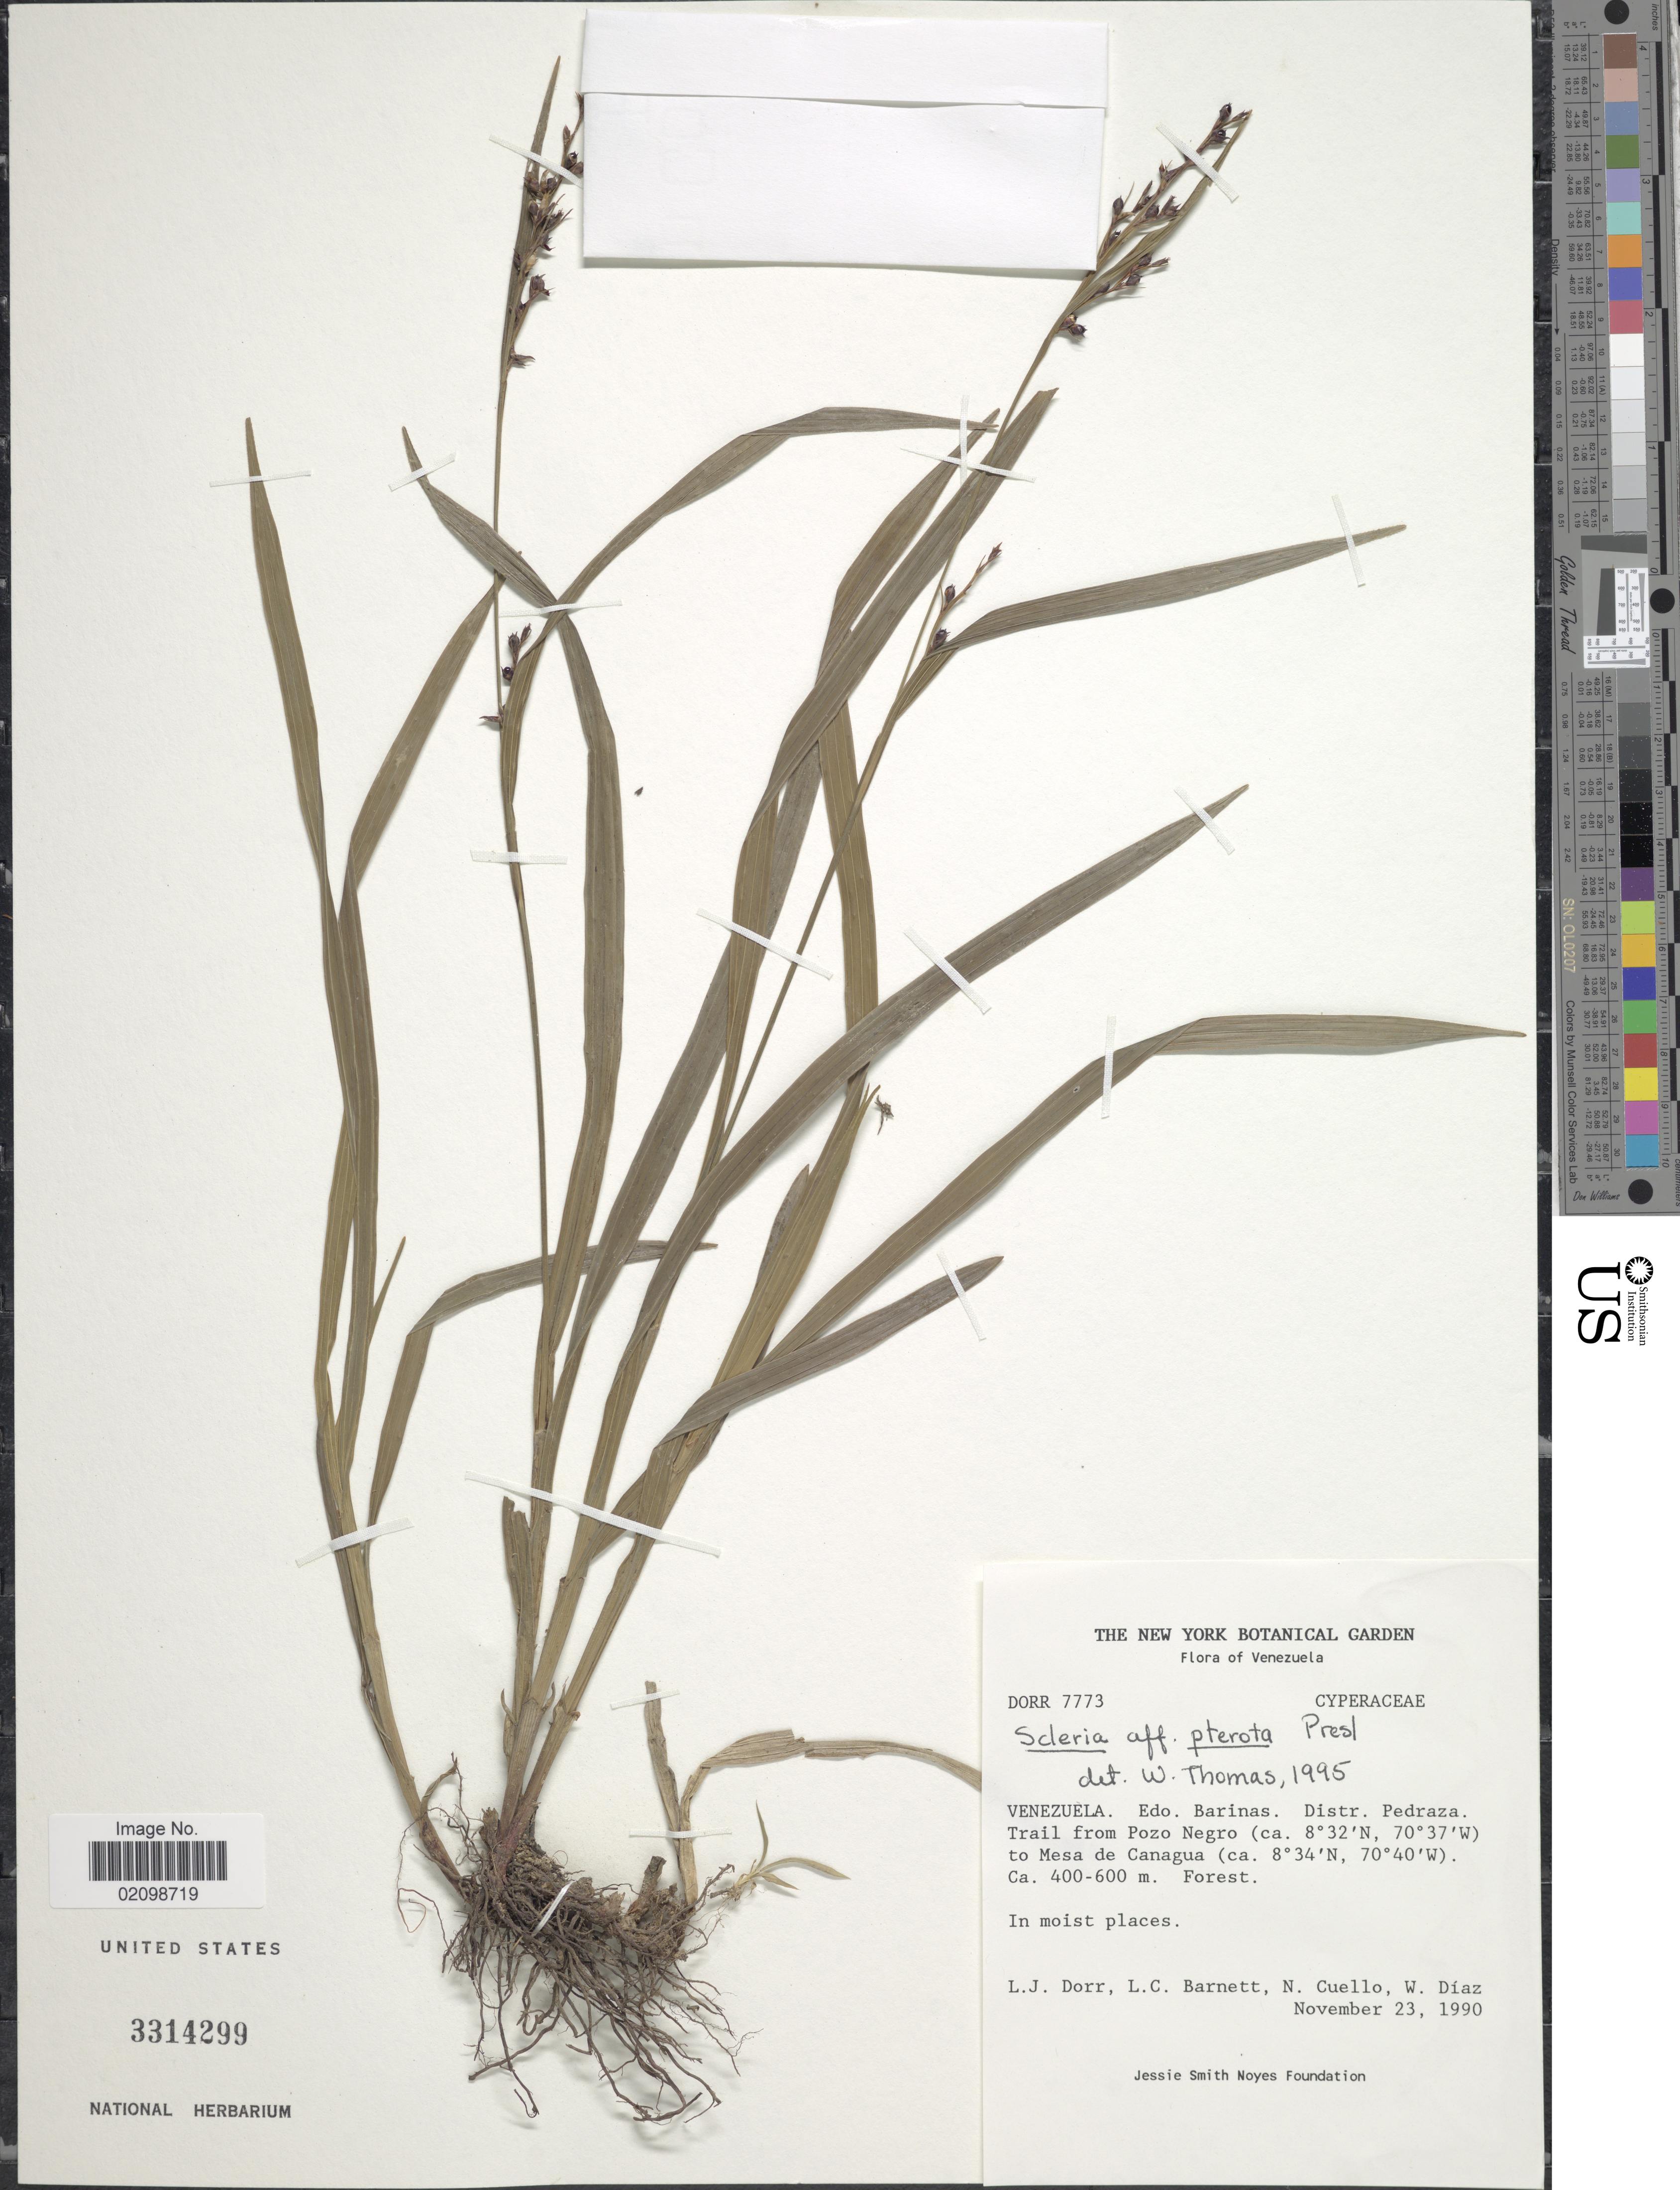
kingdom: Plantae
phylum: Tracheophyta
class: Liliopsida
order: Poales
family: Cyperaceae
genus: Scleria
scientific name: Scleria gaertneri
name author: Raddi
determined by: Strong, Mark T., (BOT), Smithsonian Institution - National Museum of Natural History (UNITED STATES)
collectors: L. J. Dorr, L. C. Barnett, N. L. Cuello & W. Díaz P.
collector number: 7773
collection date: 1990-11-23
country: Venezuela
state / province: Barinas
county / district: Pedraza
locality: Trail from Pozo Negro to Mesa de Canagua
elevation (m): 400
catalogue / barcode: US 3314299